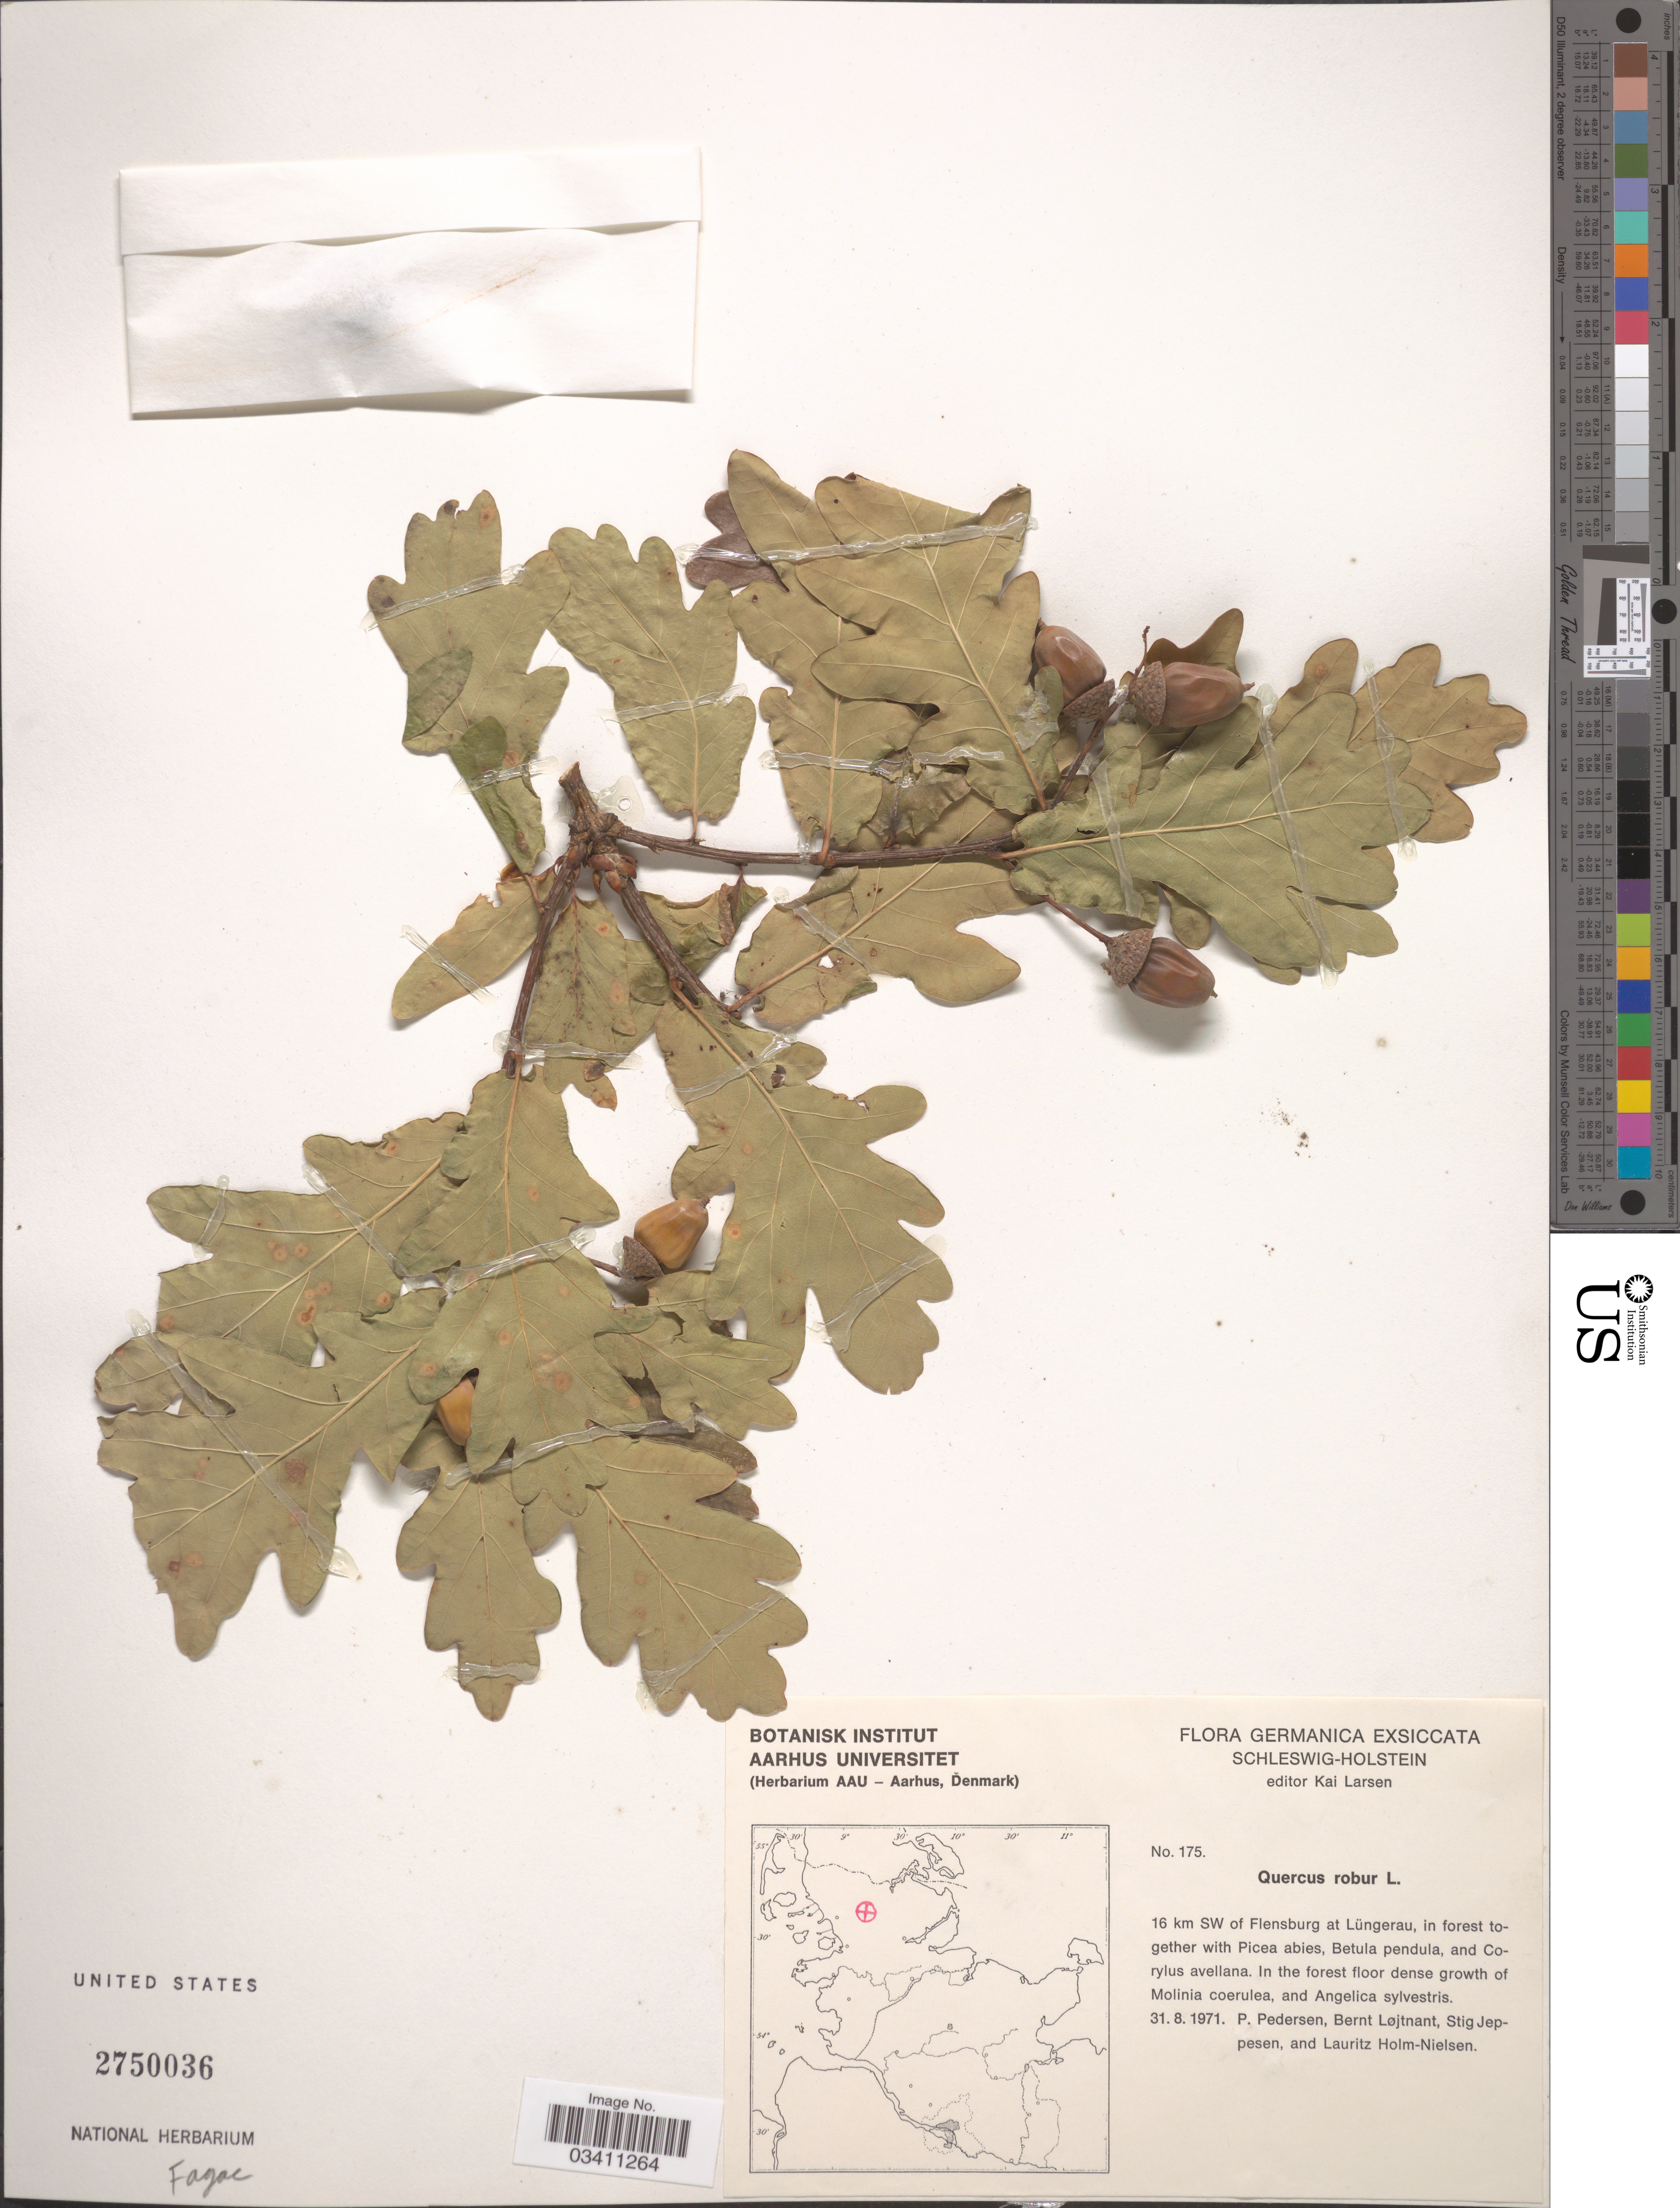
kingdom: Plantae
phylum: Tracheophyta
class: Magnoliopsida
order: Fagales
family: Fagaceae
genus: Quercus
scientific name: Quercus robur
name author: L.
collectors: P. Pedersen, B. Löjtnant, S. Jeppesen & L. B. Holm-Nielsen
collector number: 175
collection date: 1971-08-31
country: Germany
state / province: Schleswig-Holstein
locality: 16 km SW of Flensburg at Lüngerau.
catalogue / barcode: US 2750036